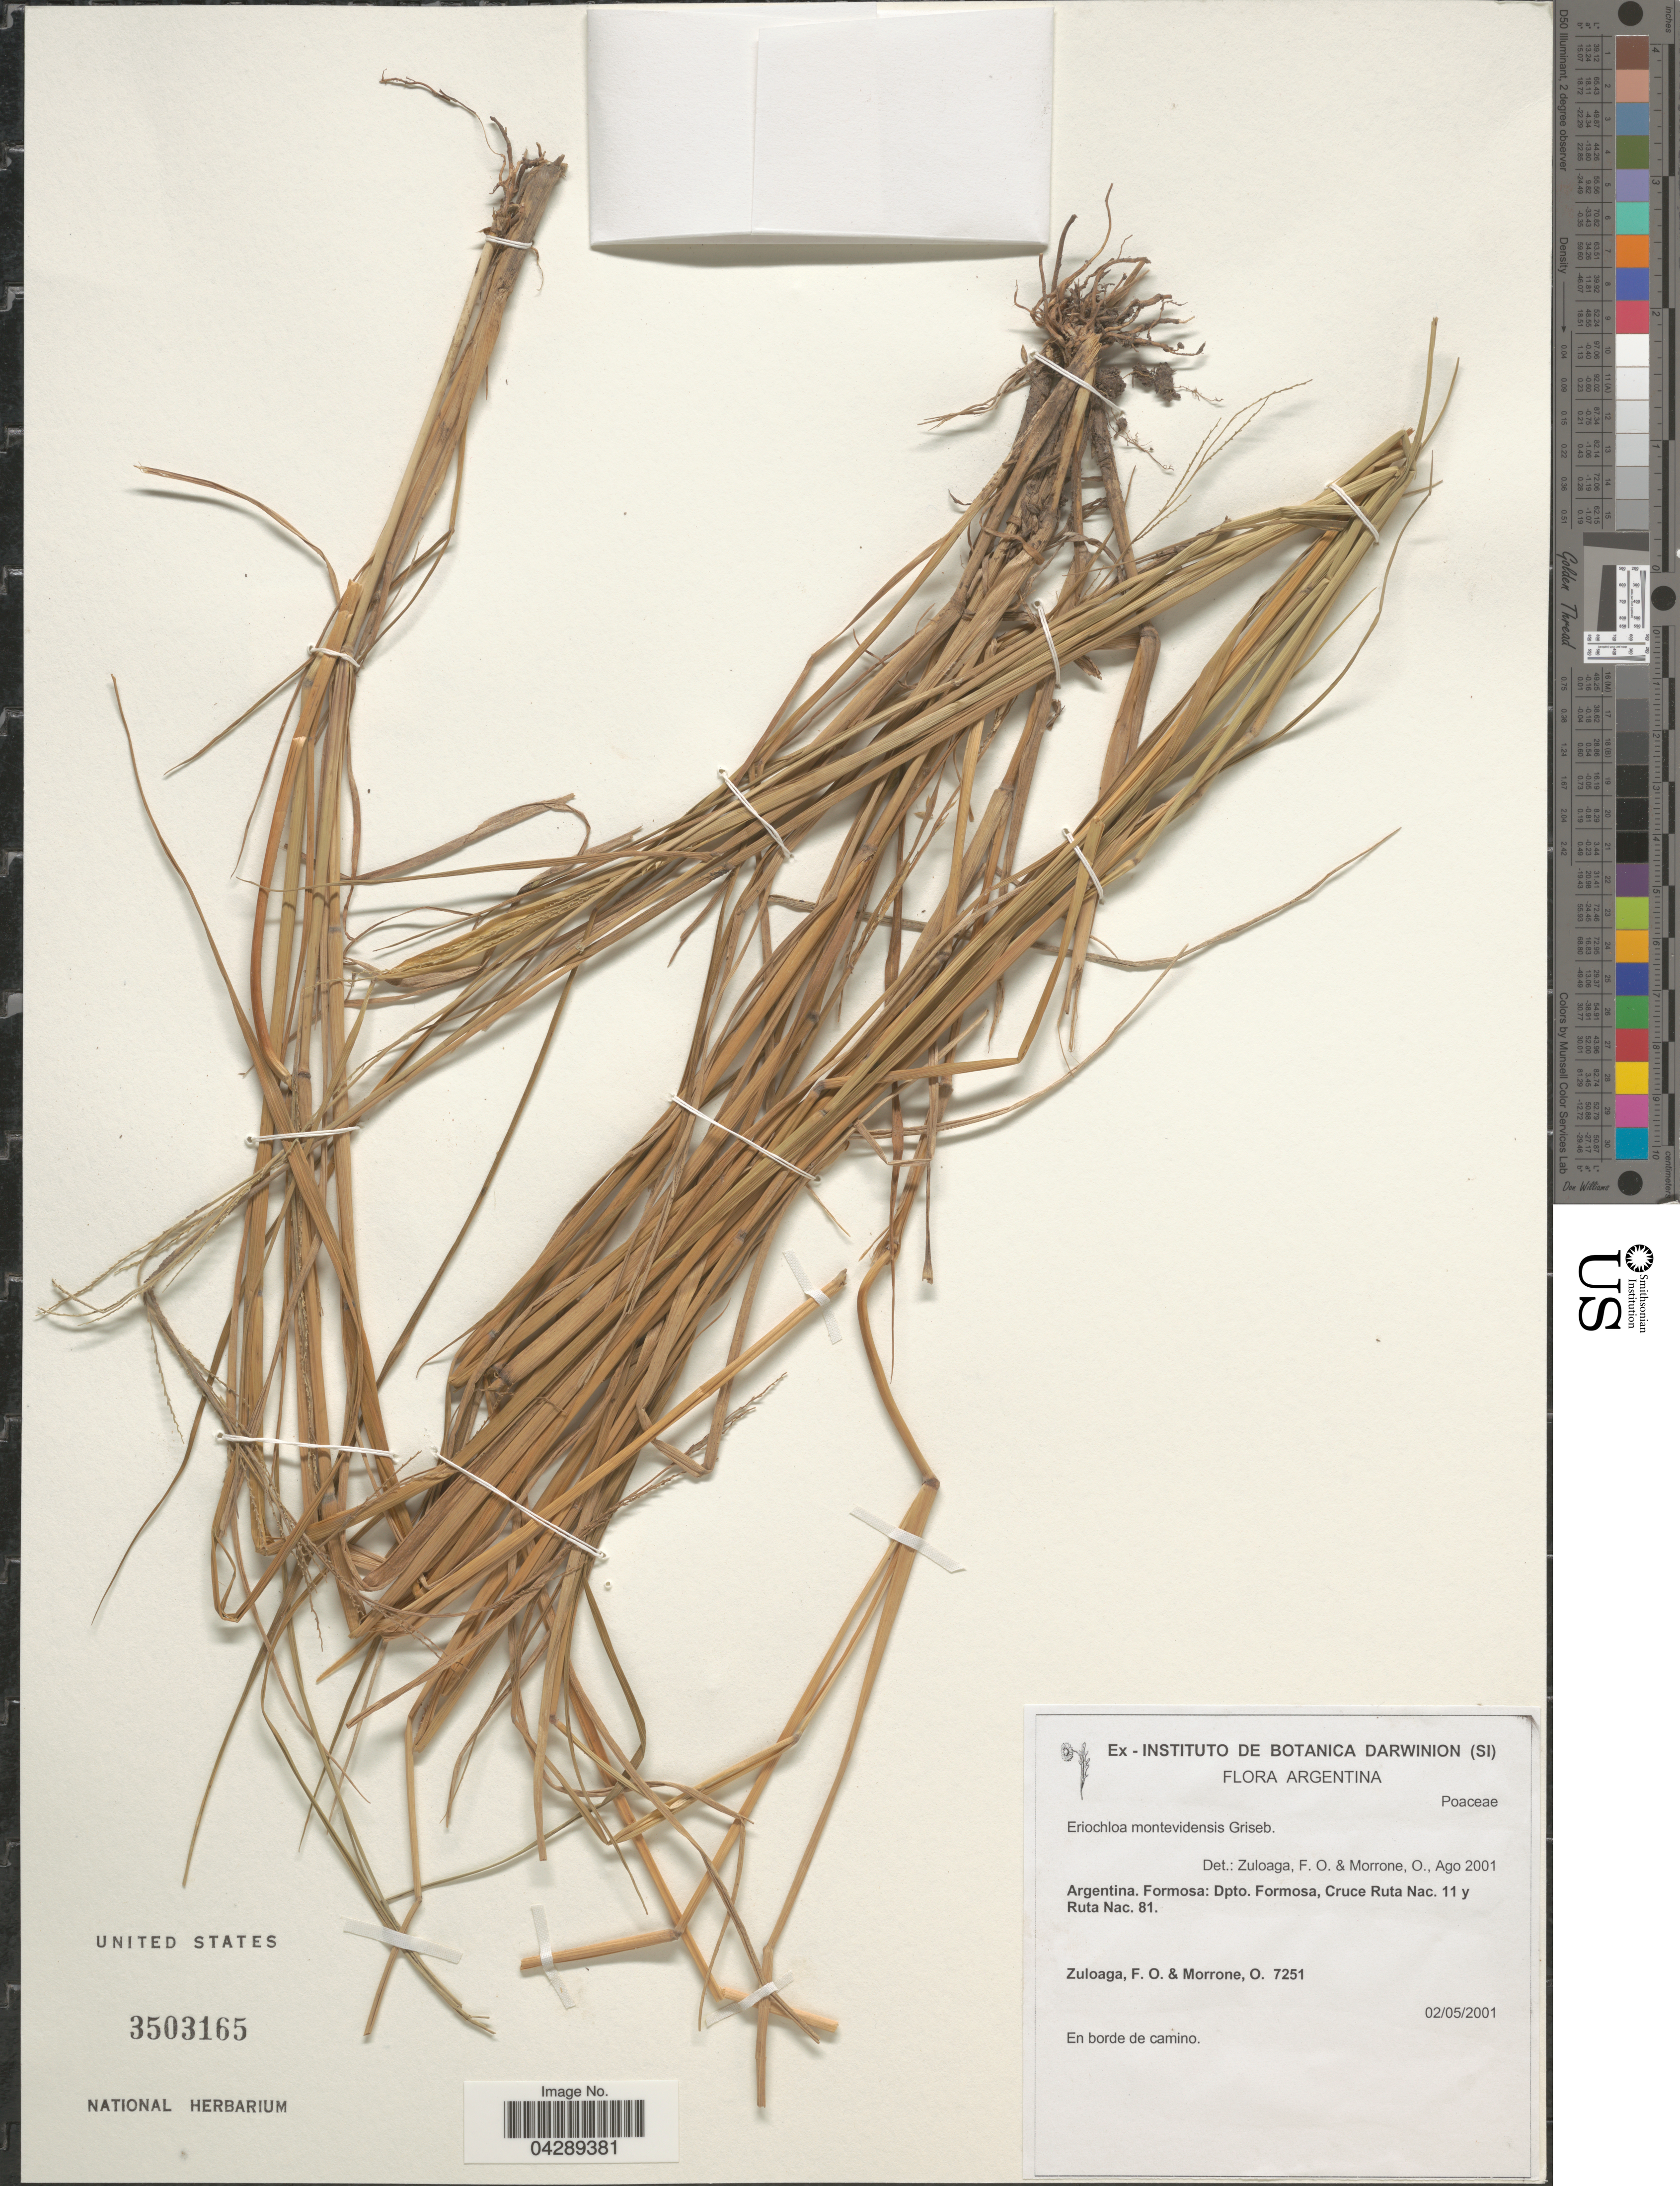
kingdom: Plantae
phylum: Tracheophyta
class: Liliopsida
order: Poales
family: Poaceae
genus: Eriochloa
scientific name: Eriochloa montevidensis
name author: Griseb.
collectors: F. O. Zuloaga & O. N. Morrone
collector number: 7251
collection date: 2001-05-02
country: Argentina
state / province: Formosa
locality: Dpto. Formosa, Cruce Ruta Nac. 11 y Ruta Nac. 81.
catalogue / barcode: US 3503165